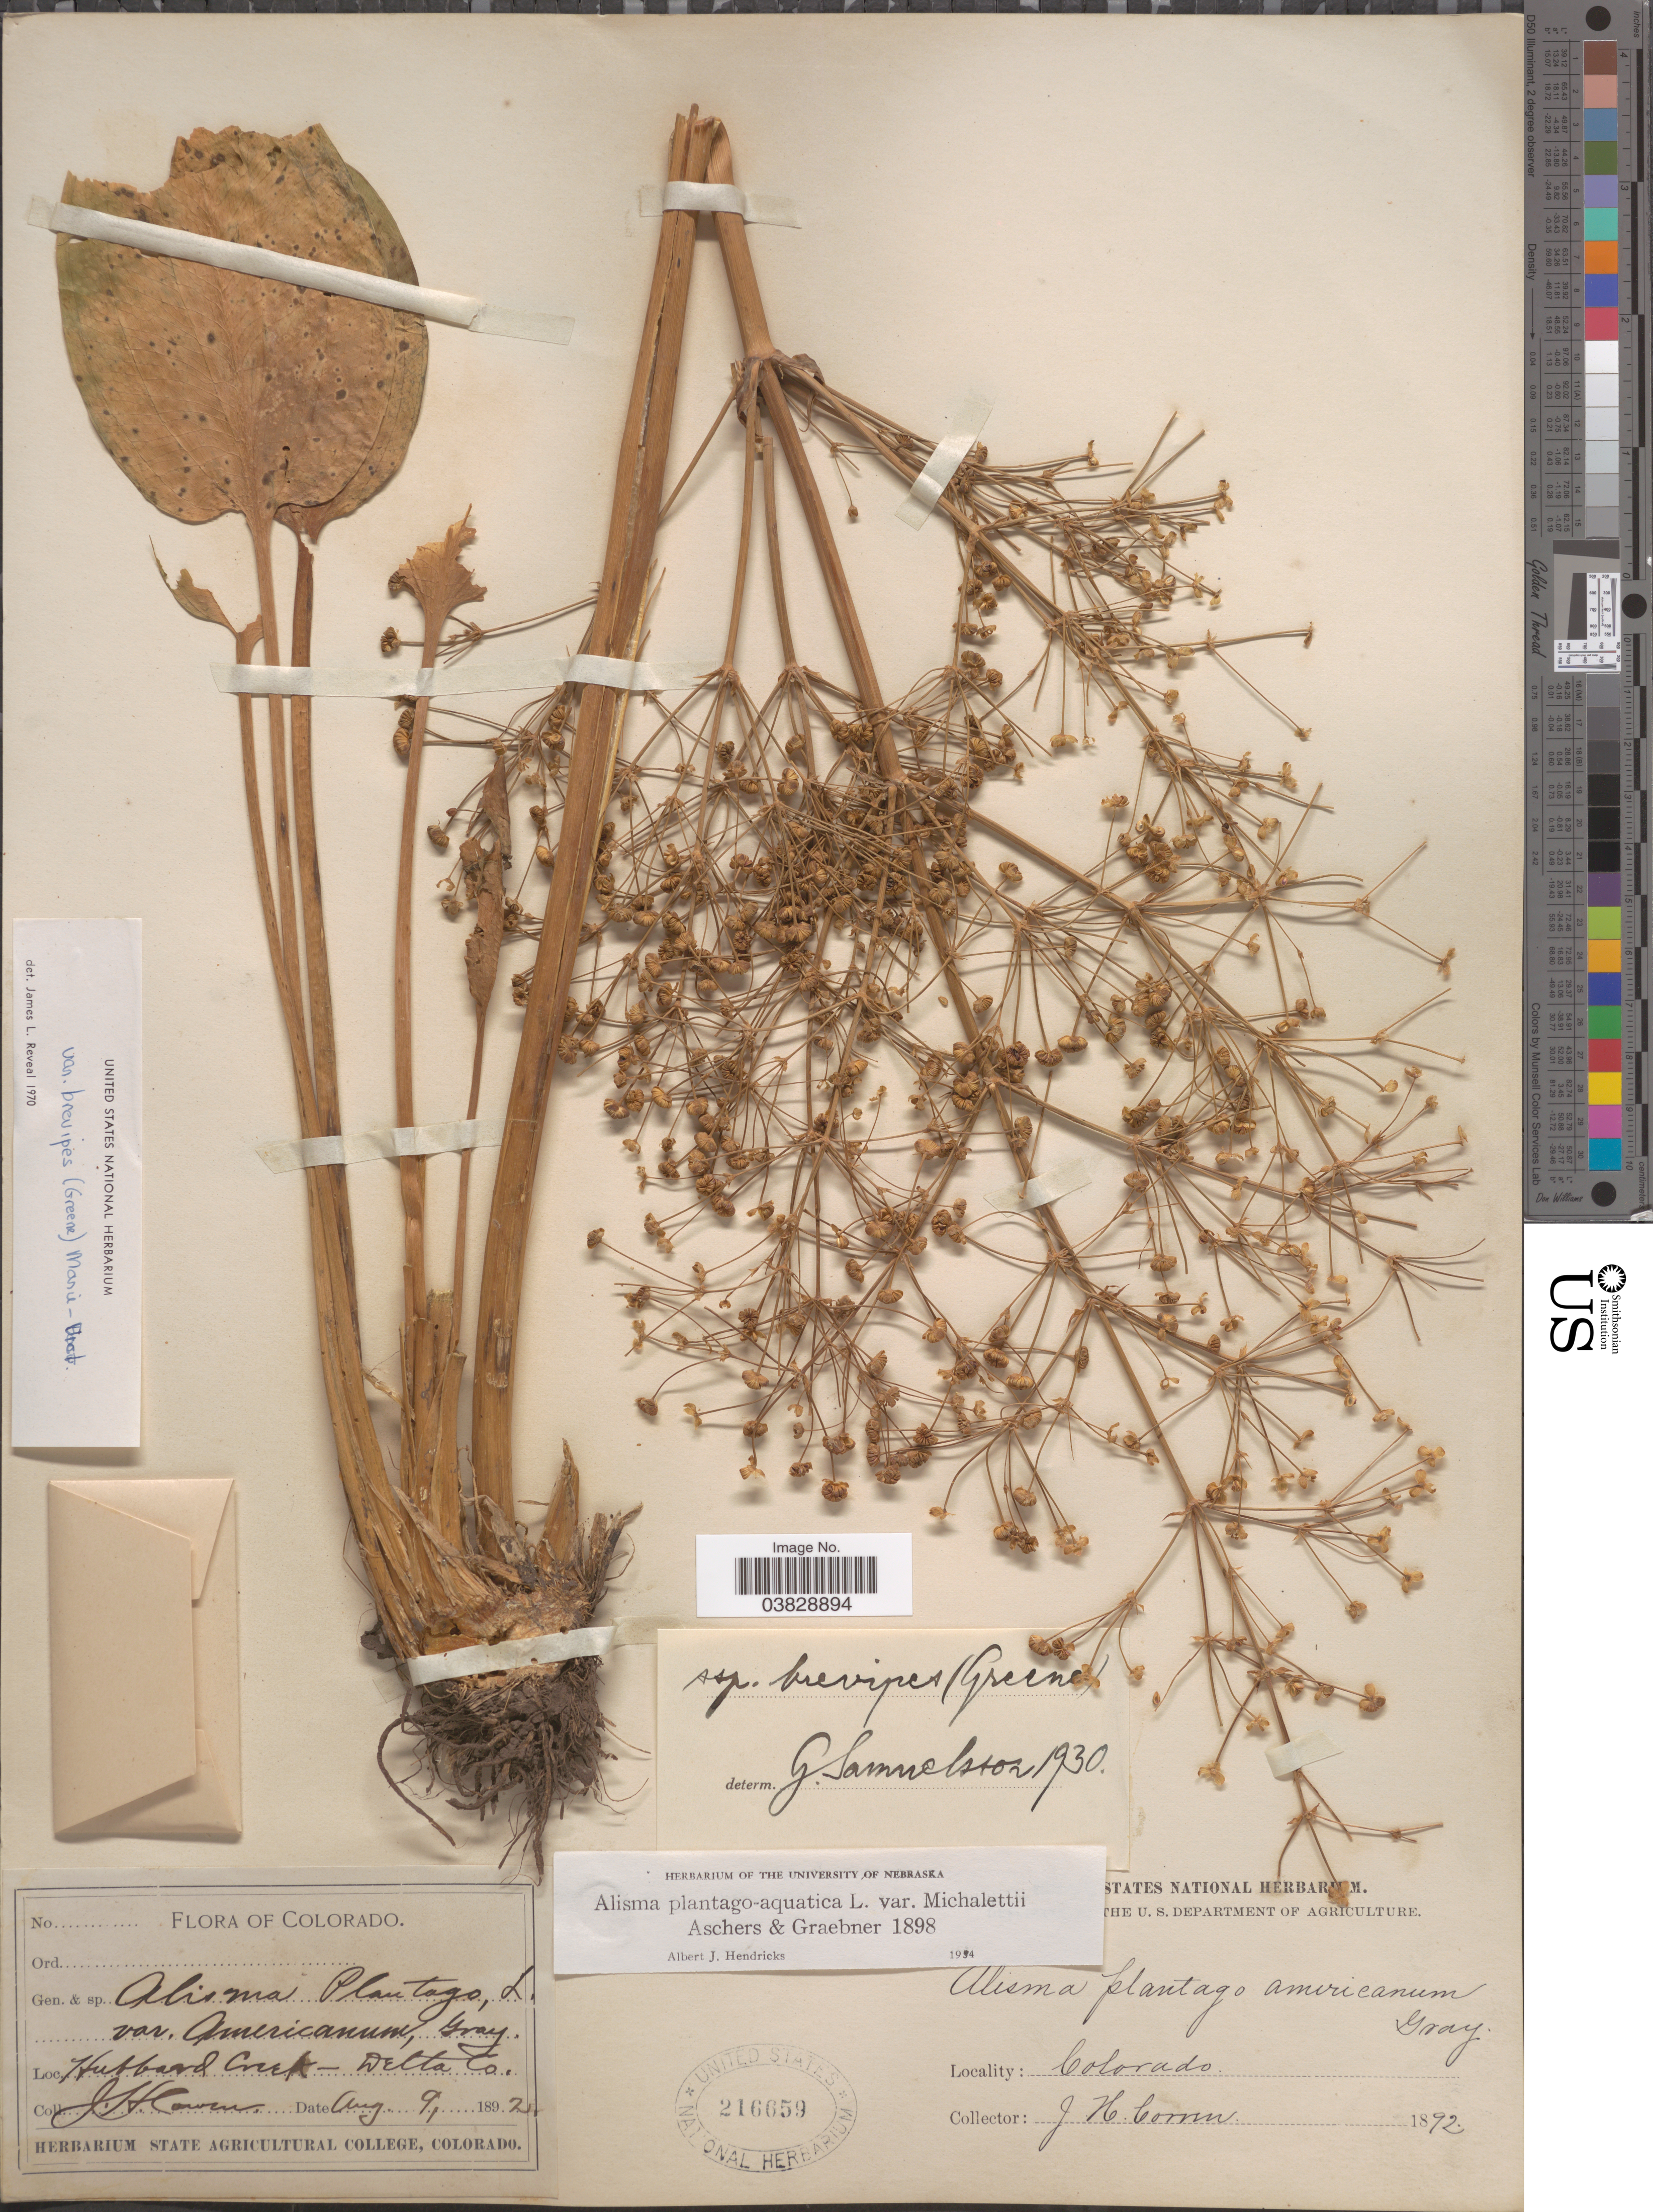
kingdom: Plantae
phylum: Tracheophyta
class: Liliopsida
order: Alismatales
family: Alismataceae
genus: Alisma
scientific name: Alisma plantago-aquatica var. brevipes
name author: (Greene) Vict.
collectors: J. H. Cowen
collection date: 1892-08-09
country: United States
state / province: Colorado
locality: Hubbard Creek- Delta Co.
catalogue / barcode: US 216659